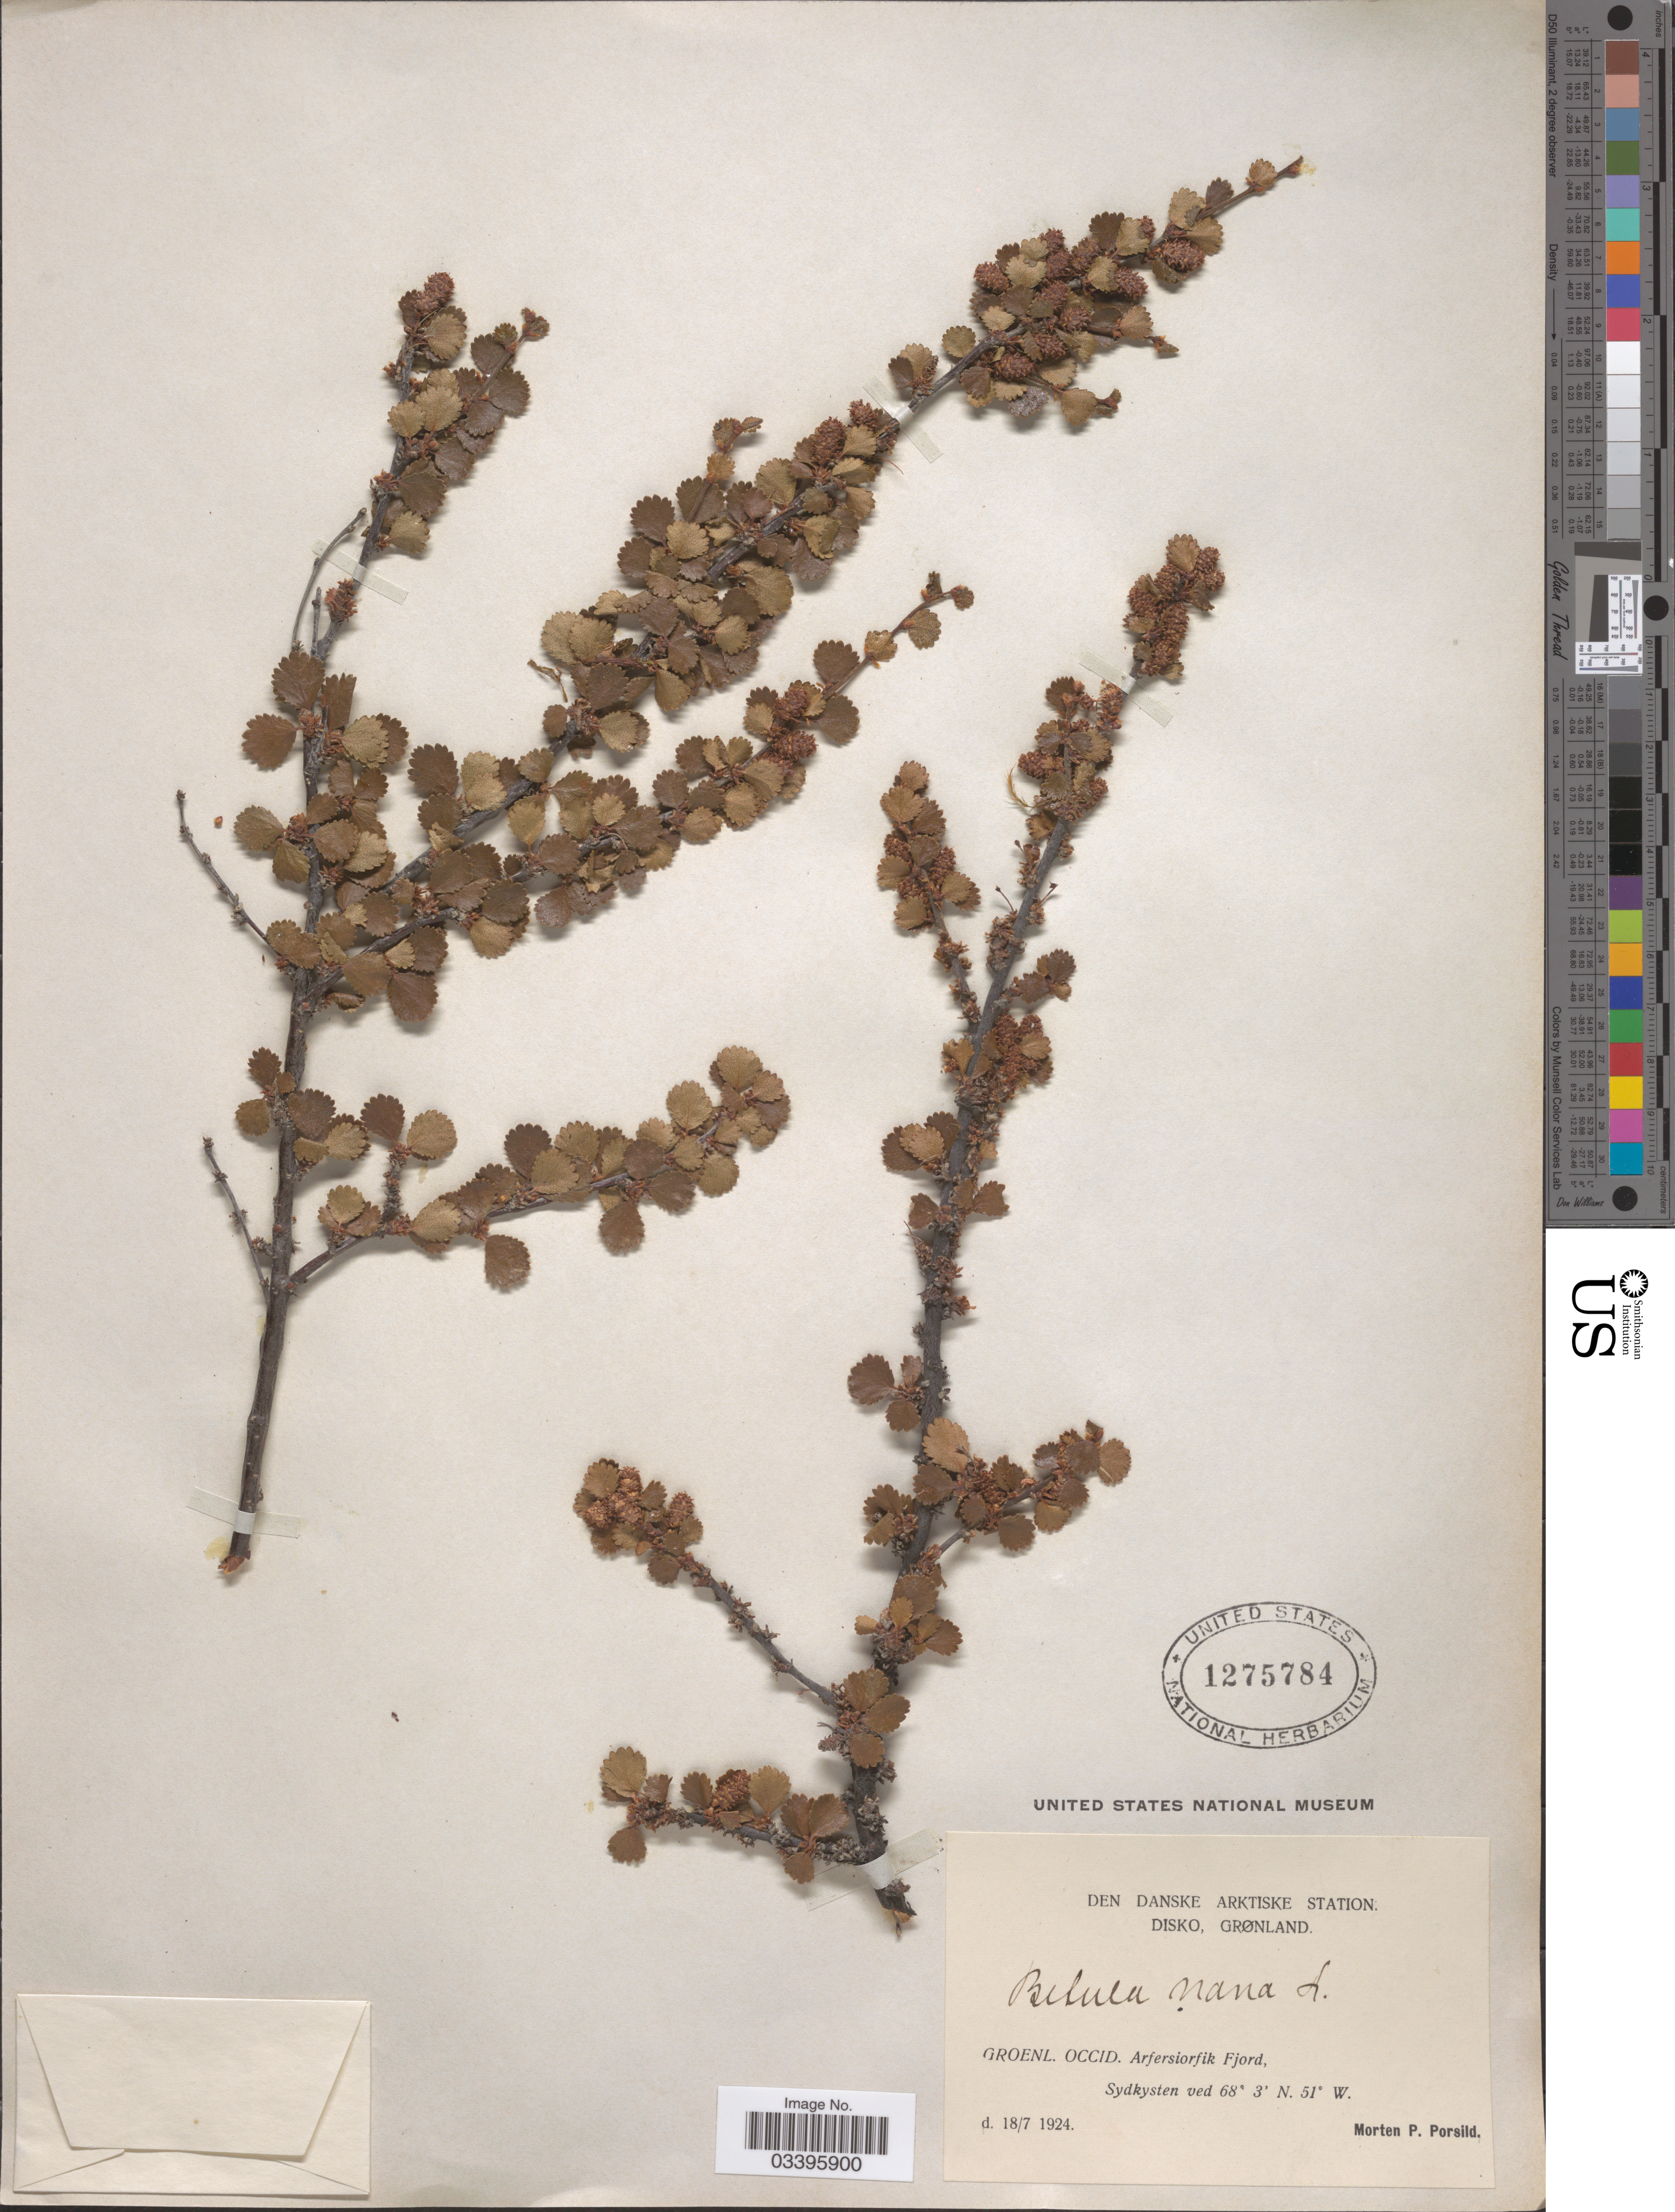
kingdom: Plantae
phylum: Tracheophyta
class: Magnoliopsida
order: Fagales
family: Betulaceae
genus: Betula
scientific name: Betula nana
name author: L.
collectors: M. P. Porsild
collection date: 1924-07-18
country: Greenland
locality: Den Danske Arktiske Station: Disko. Groenl. Occid. Arfersiorfik Fjord. Sydkysten.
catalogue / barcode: US 1275784